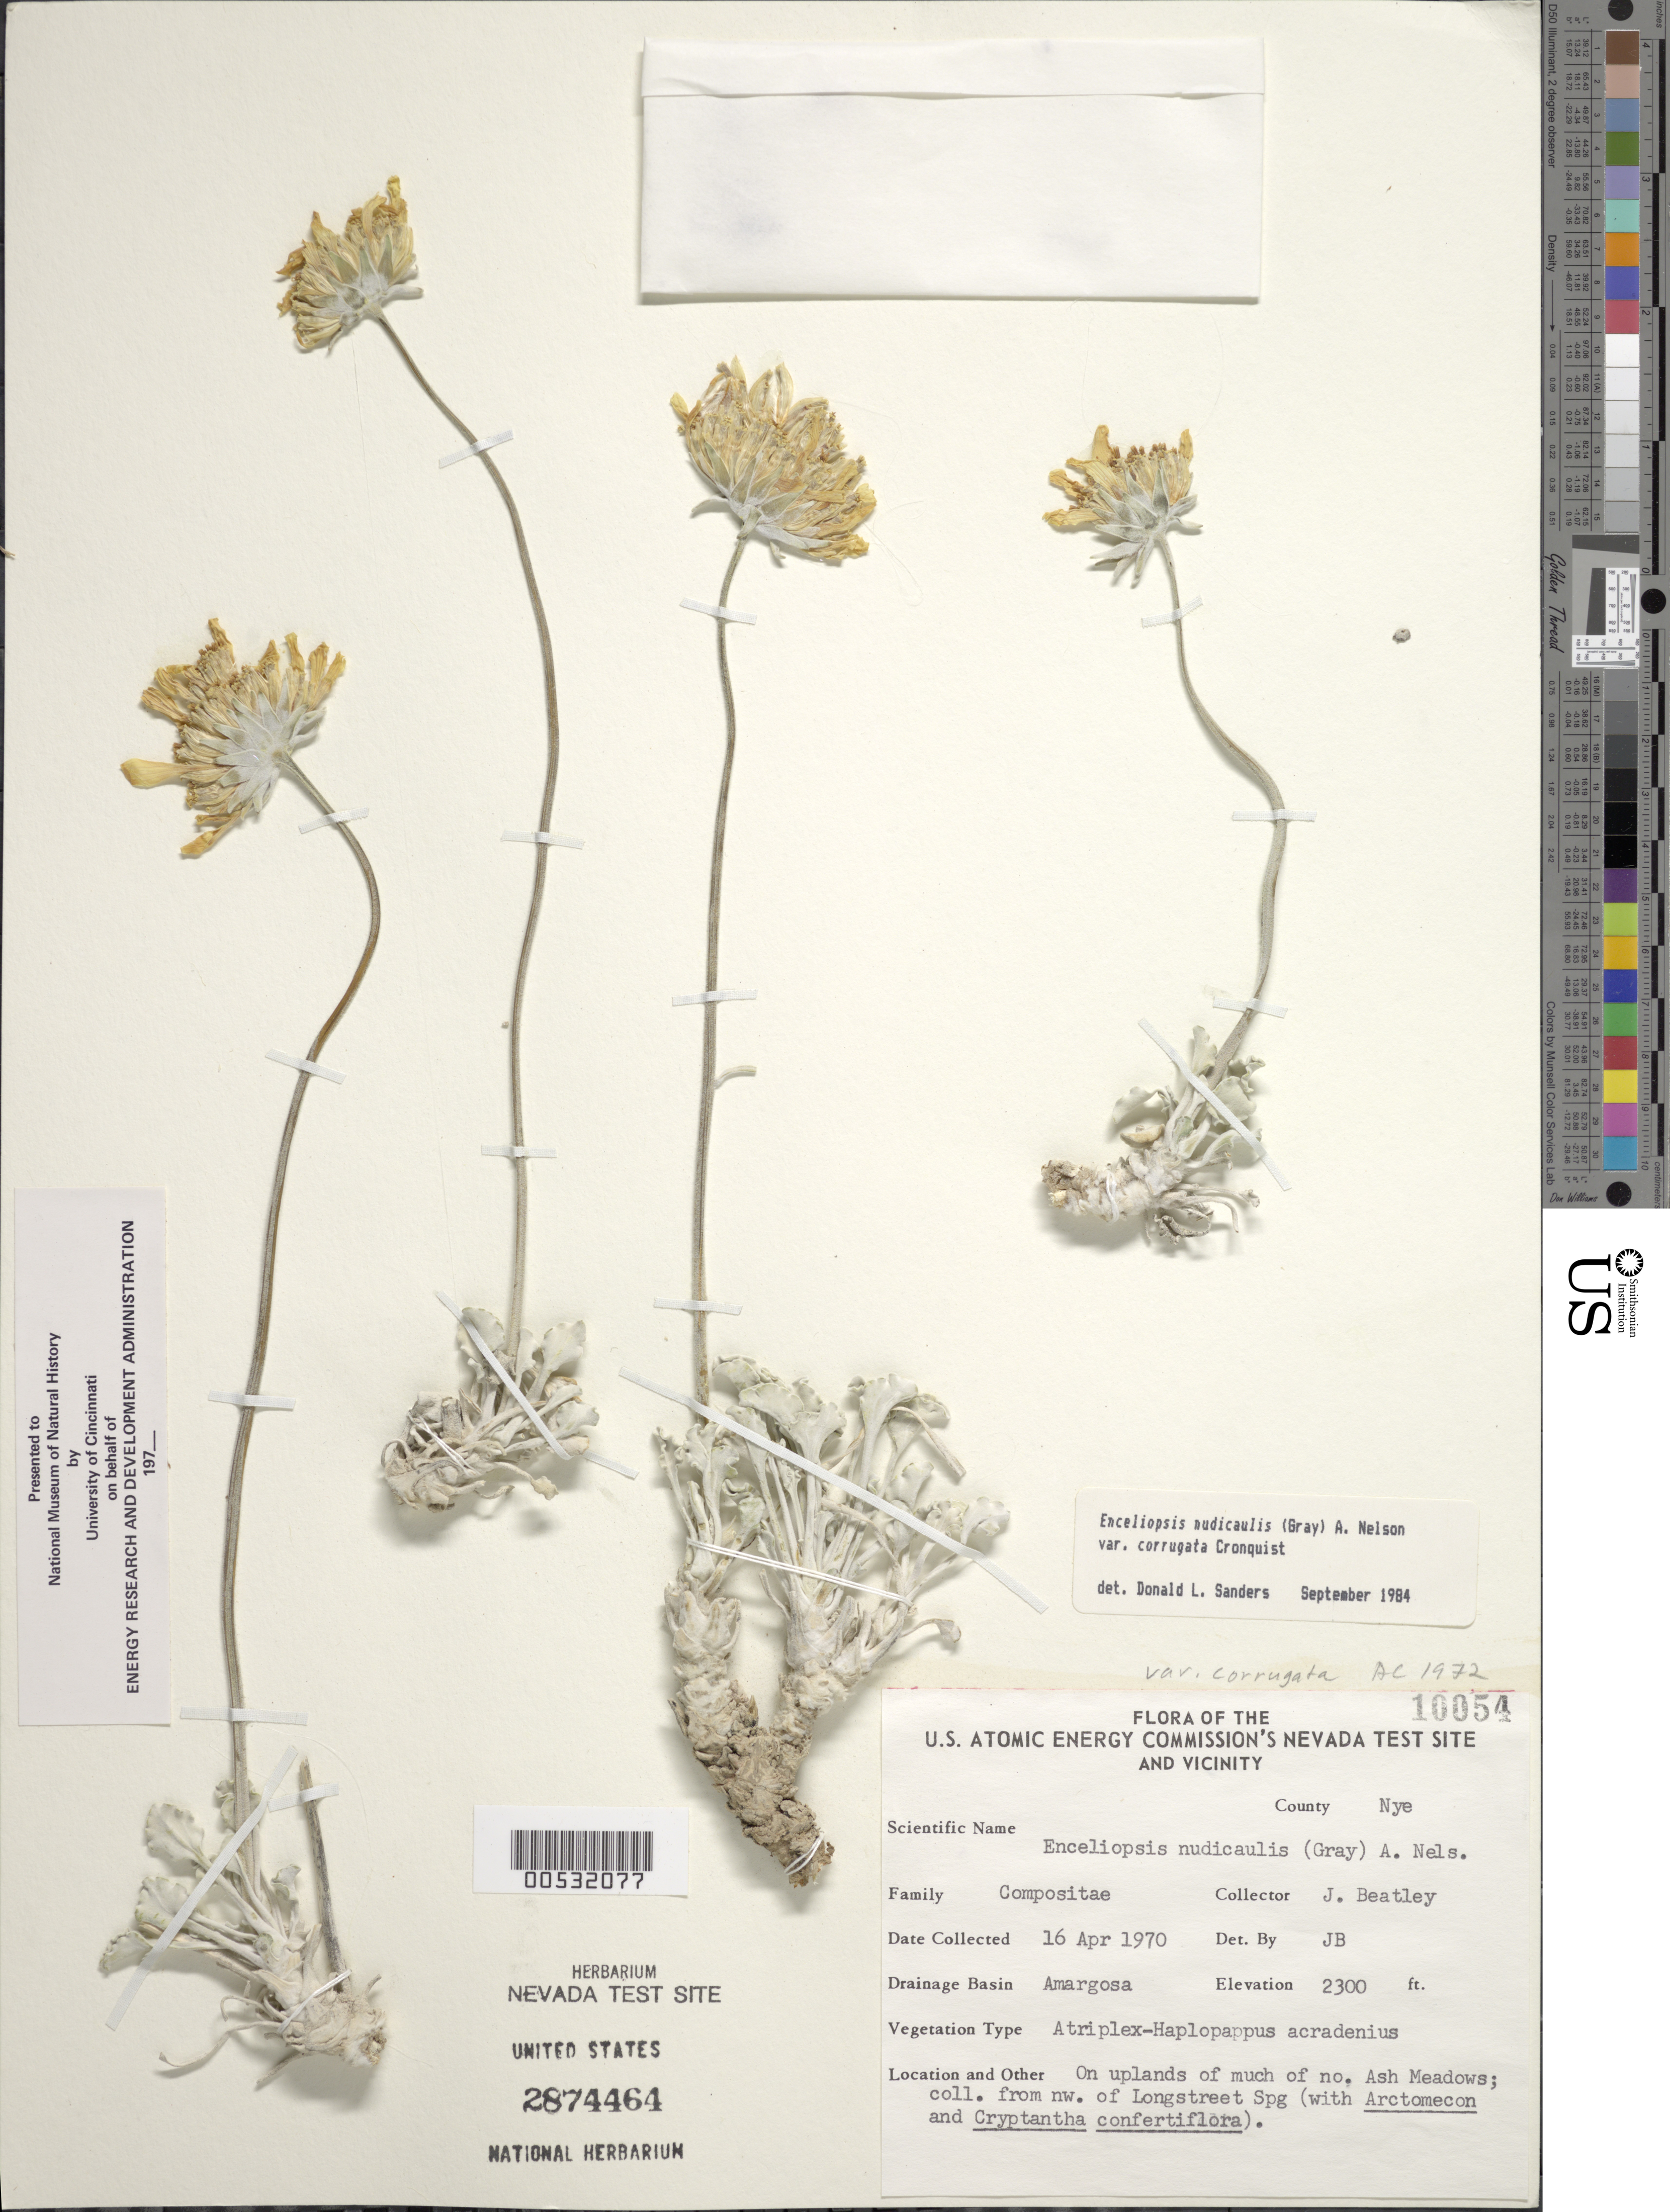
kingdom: Plantae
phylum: Tracheophyta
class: Magnoliopsida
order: Asterales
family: Asteraceae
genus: Enceliopsis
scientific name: Enceliopsis nudicaulis var. corrugata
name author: (A. Gray) A. Nelson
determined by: Sanders, D.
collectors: J. C. Beatley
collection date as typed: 16 Apr 1970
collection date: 1970-04-16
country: United States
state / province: Nevada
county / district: Nye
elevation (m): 701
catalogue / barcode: US 2874464